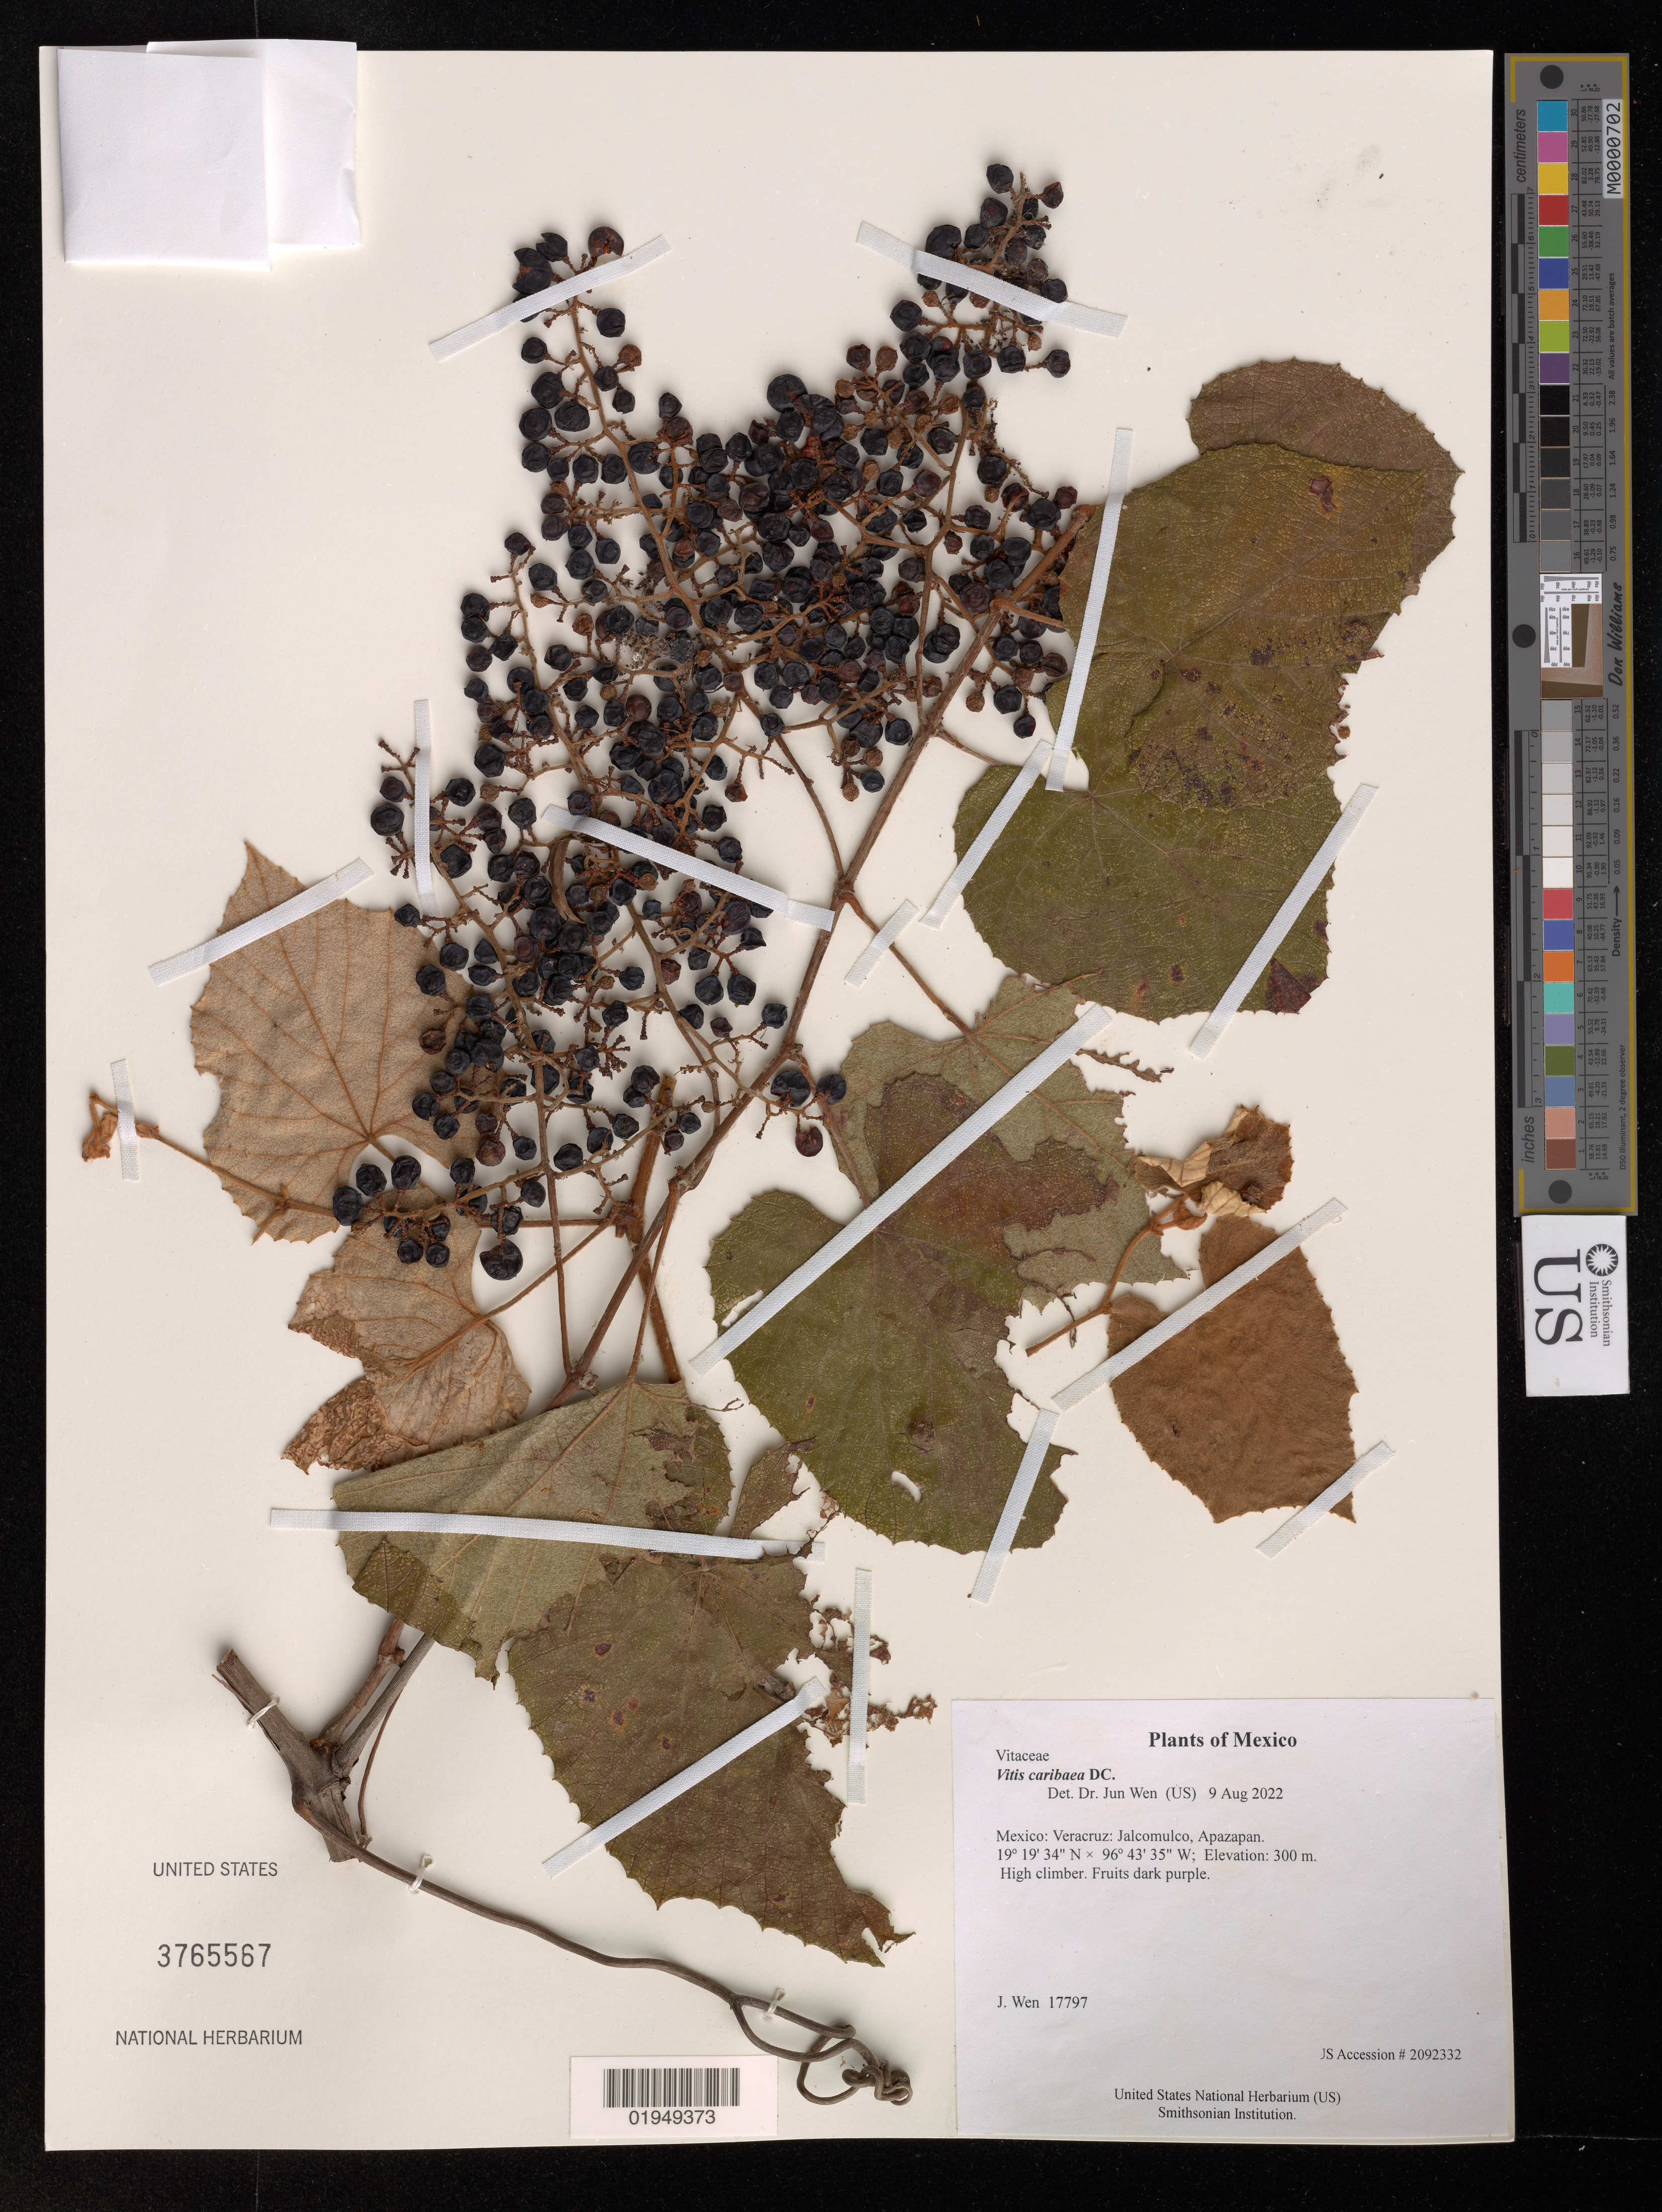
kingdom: Plantae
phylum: Tracheophyta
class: Magnoliopsida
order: Vitales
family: Vitaceae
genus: Vitis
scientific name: Vitis caribaea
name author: DC.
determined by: Wen, Jun, (BOT), Smithsonian Institution - National Museum of Natural History (UNITED STATES)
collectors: J. Wen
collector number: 17797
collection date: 2022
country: Mexico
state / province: Veracruz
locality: Jalcomulco, Apazapan.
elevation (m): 300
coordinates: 19 1934 N, 96 43 35 W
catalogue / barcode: US 3765567